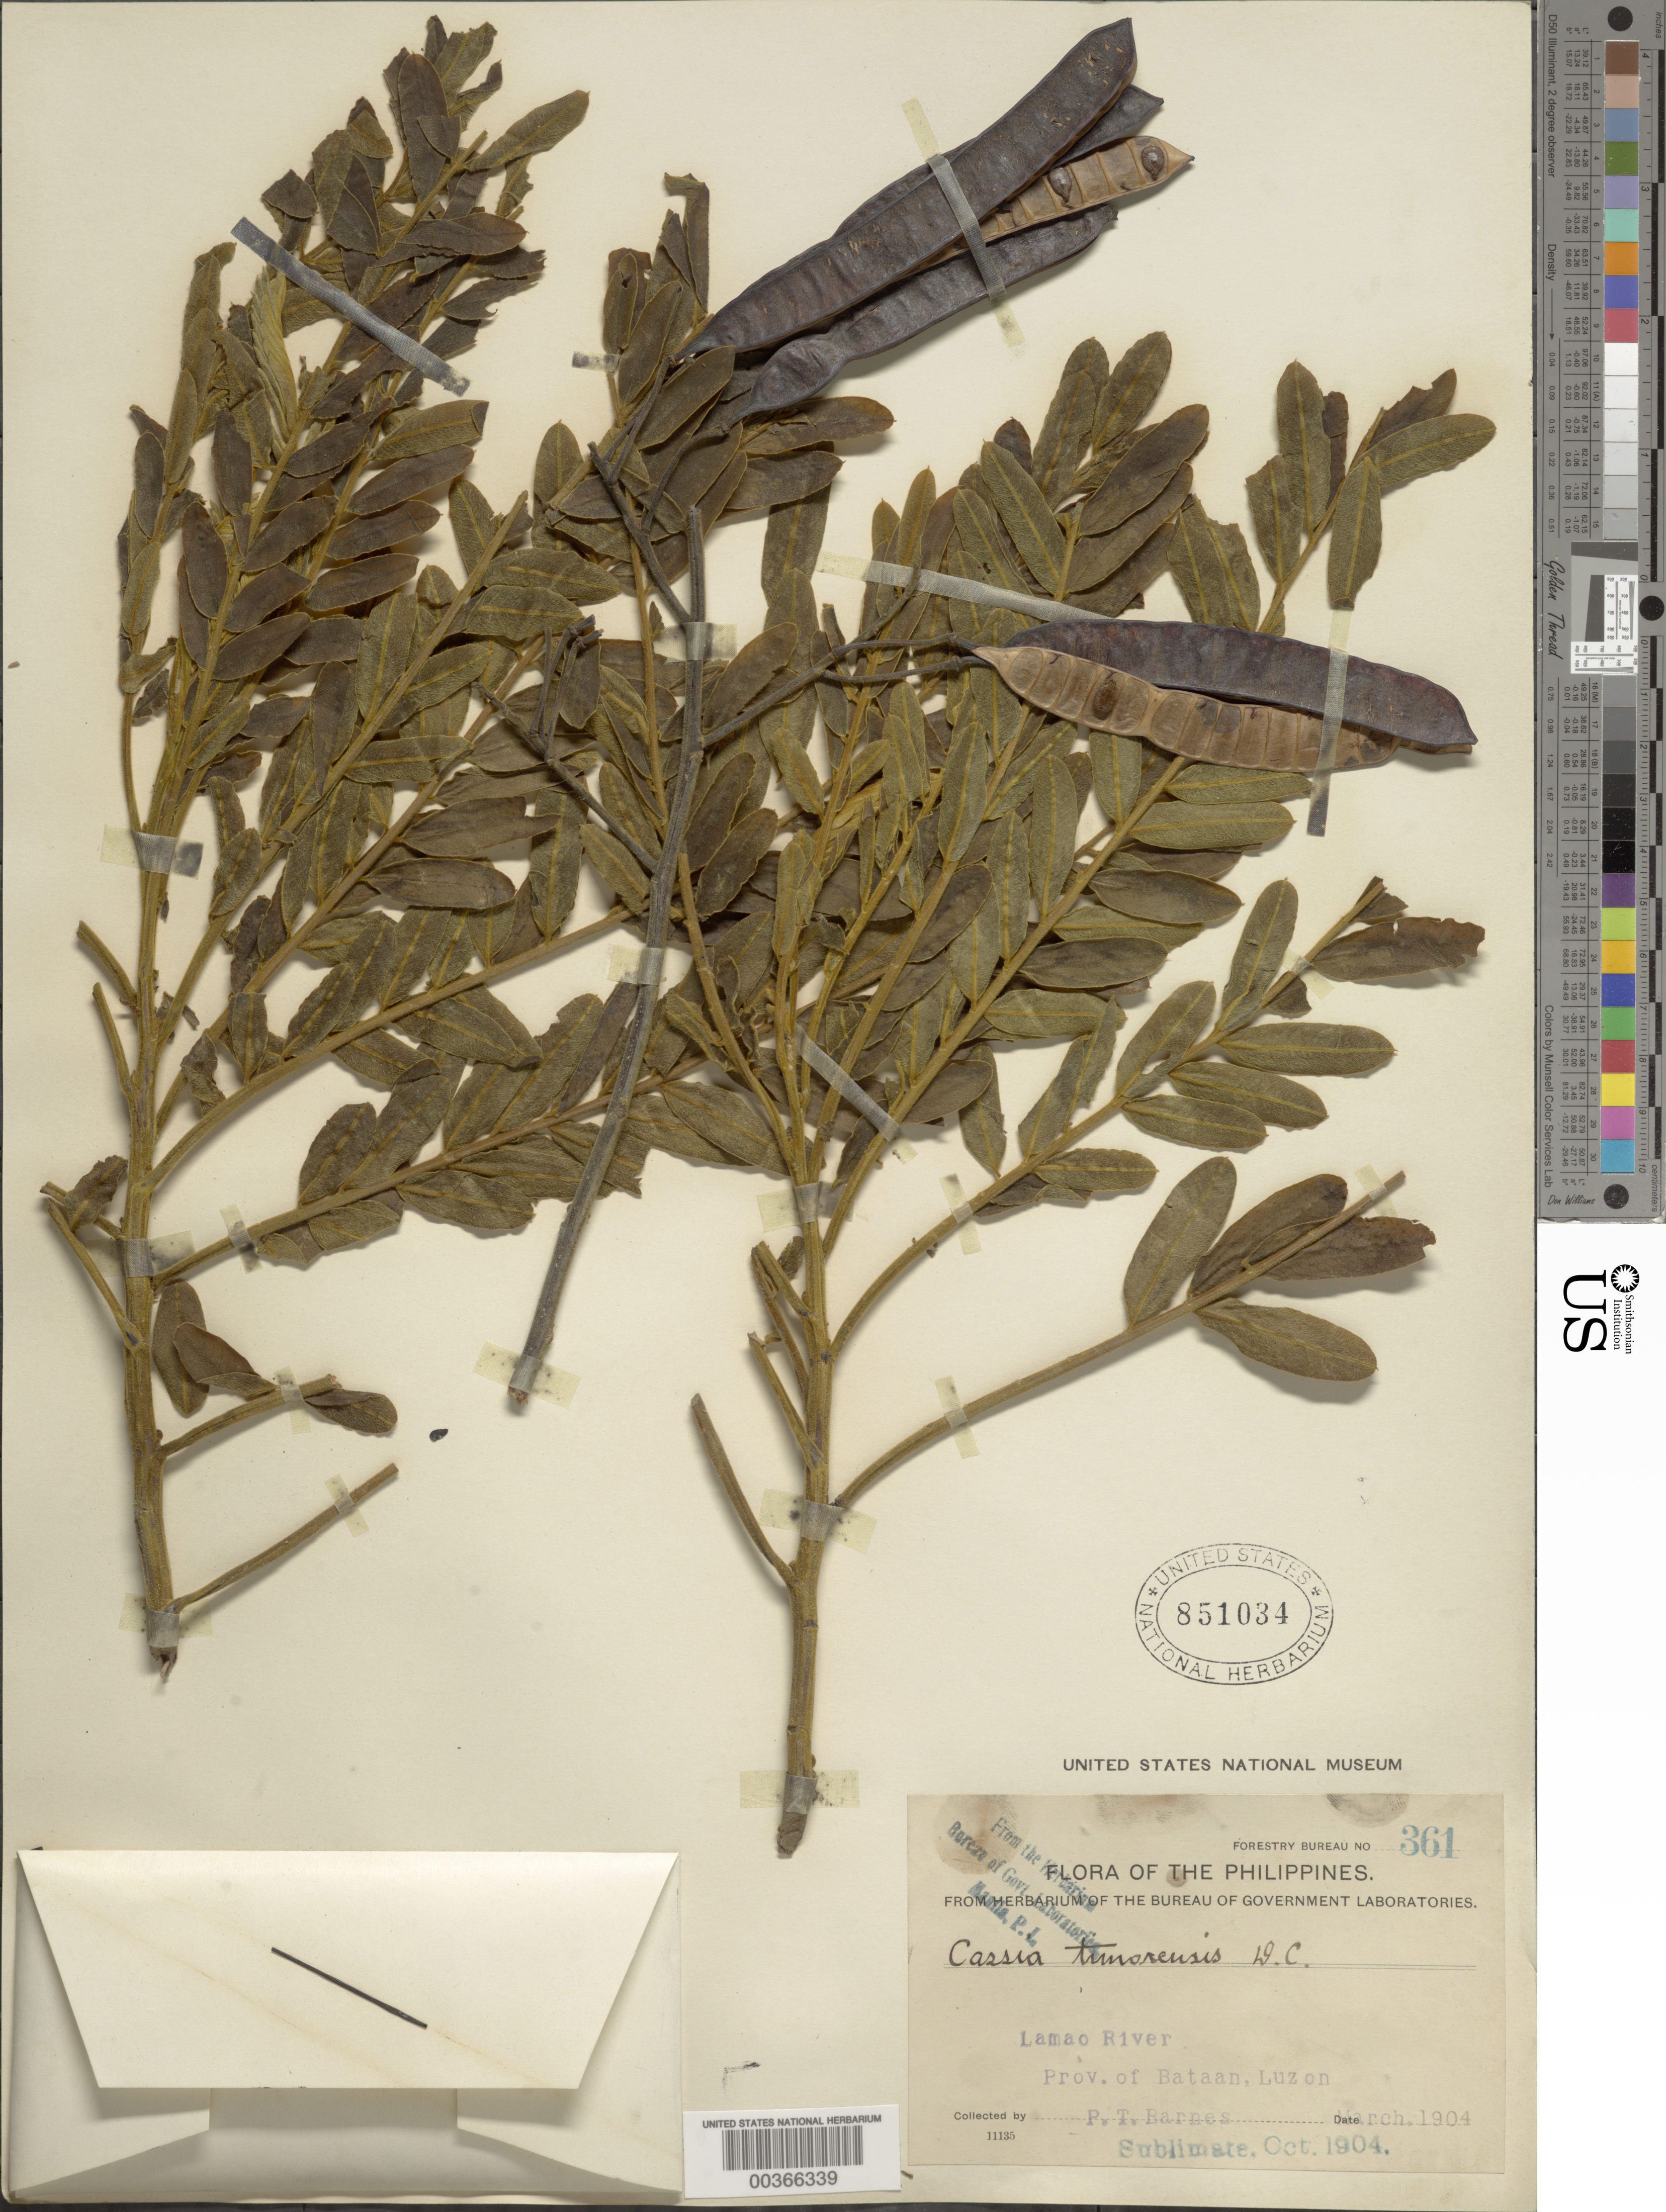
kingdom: Plantae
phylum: Tracheophyta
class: Magnoliopsida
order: Fabales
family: Fabaceae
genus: Senna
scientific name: Senna timorensis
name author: (DC.) H.S. Irwin & Barneby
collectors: P. Barnes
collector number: Forestry Bureau No. 361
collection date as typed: Mar 1904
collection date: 1904-03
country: Philippines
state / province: Central Luzon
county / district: Bataan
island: Luzon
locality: Lamao river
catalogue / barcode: US 851034